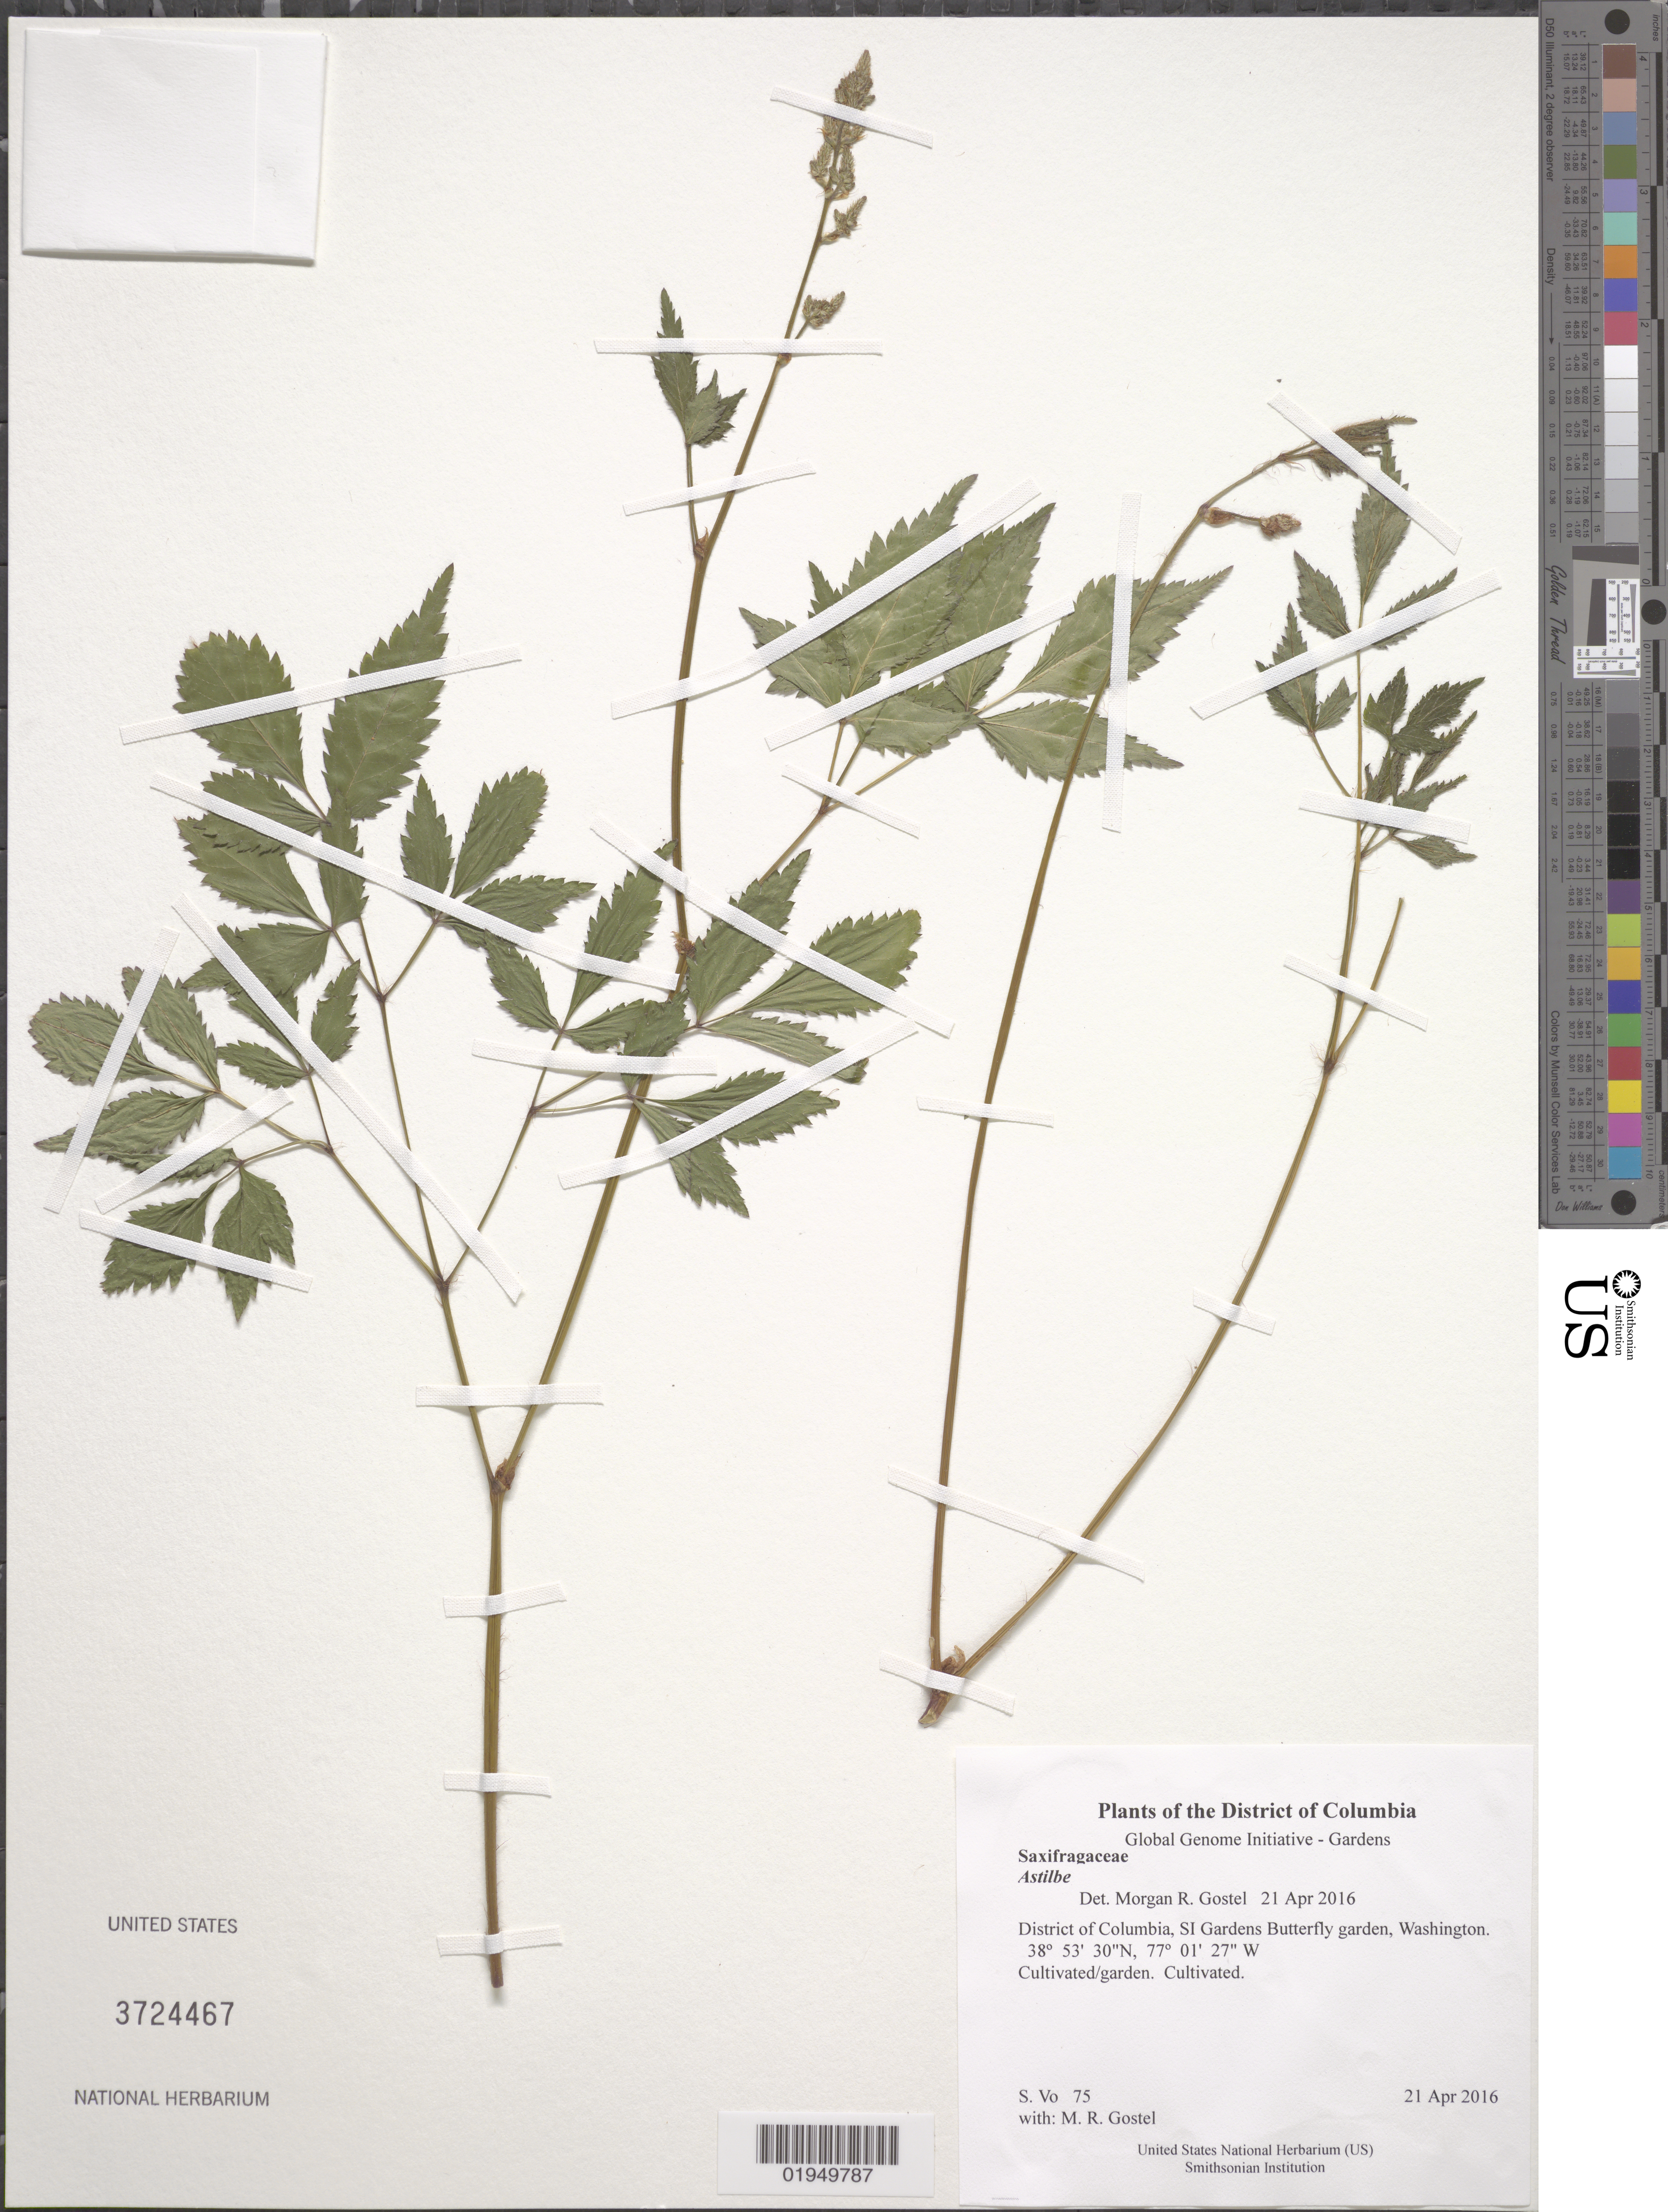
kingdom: Plantae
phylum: Tracheophyta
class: Magnoliopsida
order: Saxifragales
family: Saxifragaceae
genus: Astilbe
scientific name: Astilbe sp.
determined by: Gostel, Morgan R., (BRIT), Botanical Research Institute of Texas (UNITED STATES)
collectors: S. Vo & M. R. Gostel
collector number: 75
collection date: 2016-04-21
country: United States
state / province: District of Columbia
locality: SI Gardens Butterfly garden, Washington.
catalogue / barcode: US 3724467